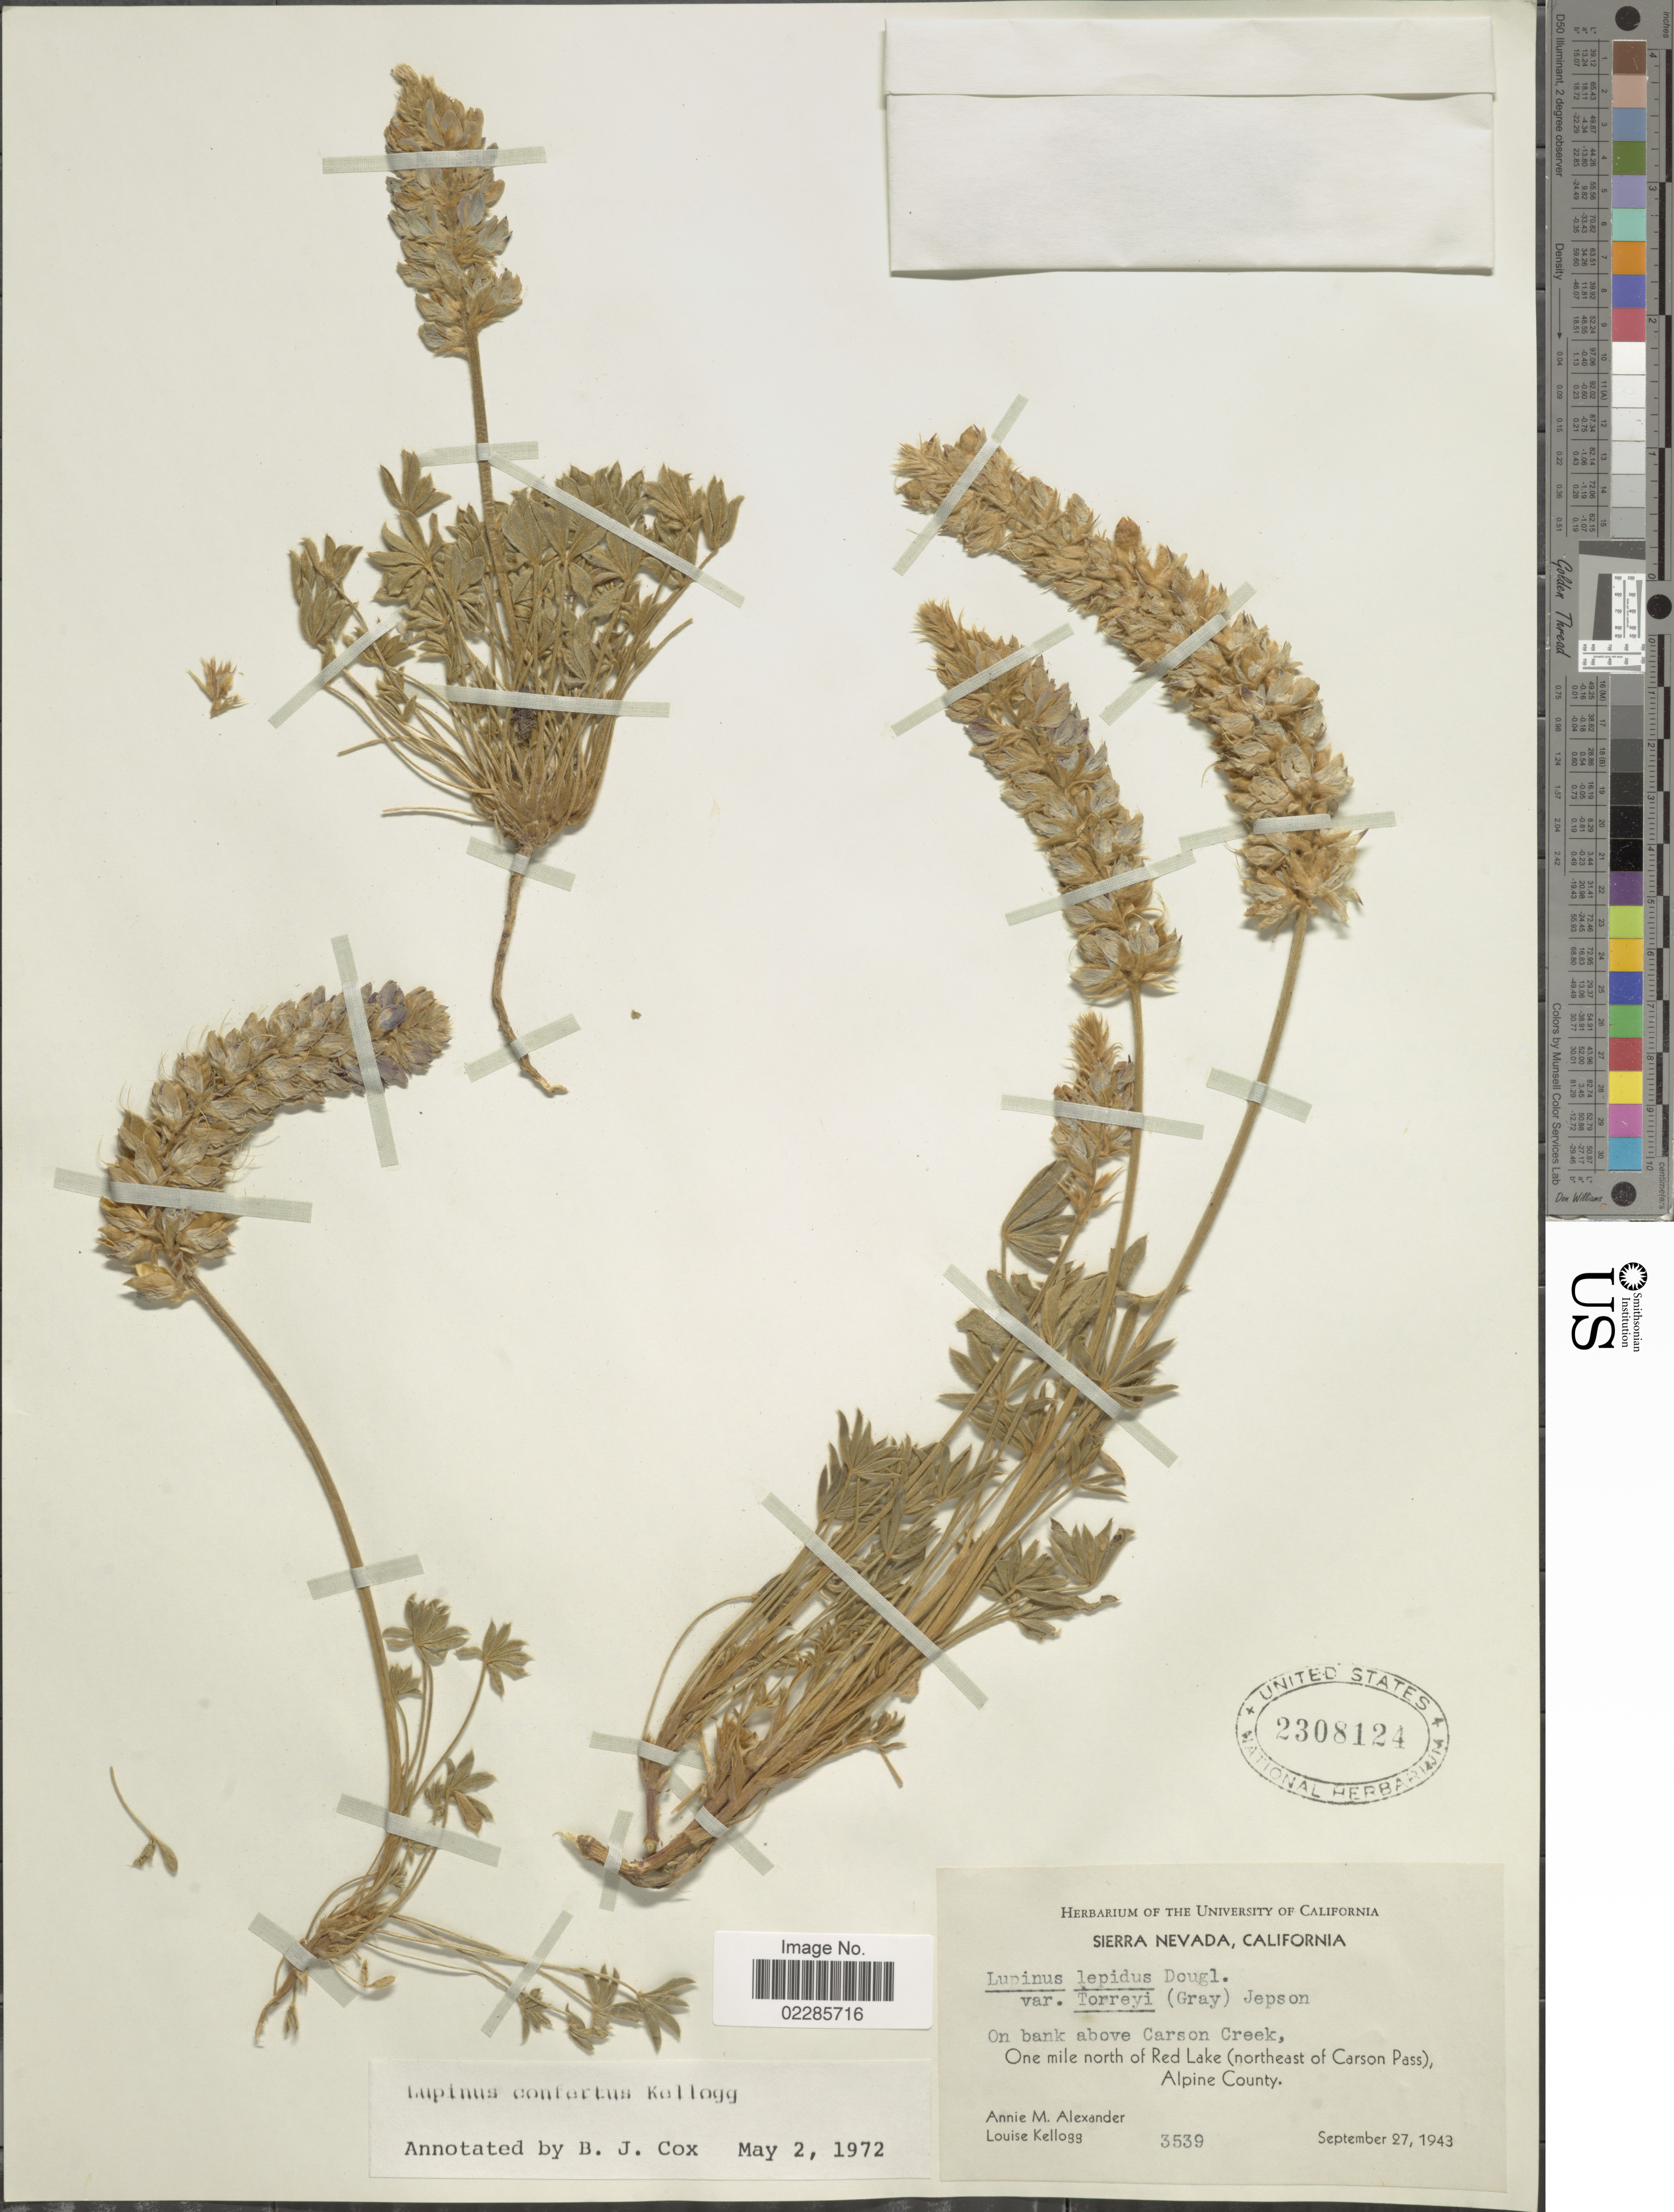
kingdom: Plantae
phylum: Tracheophyta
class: Magnoliopsida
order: Fabales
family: Fabaceae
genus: Lupinus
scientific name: Lupinus confertus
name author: Kellogg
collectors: A. M. Alexander & L. Kellogg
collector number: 3539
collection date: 1943-09-27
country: United States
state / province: California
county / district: Alpine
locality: Sierra Nevada, On bank above Carson Creek, One mile north of Red Lake (northeast of Carson Pass), Alpine County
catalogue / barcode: US 2308124